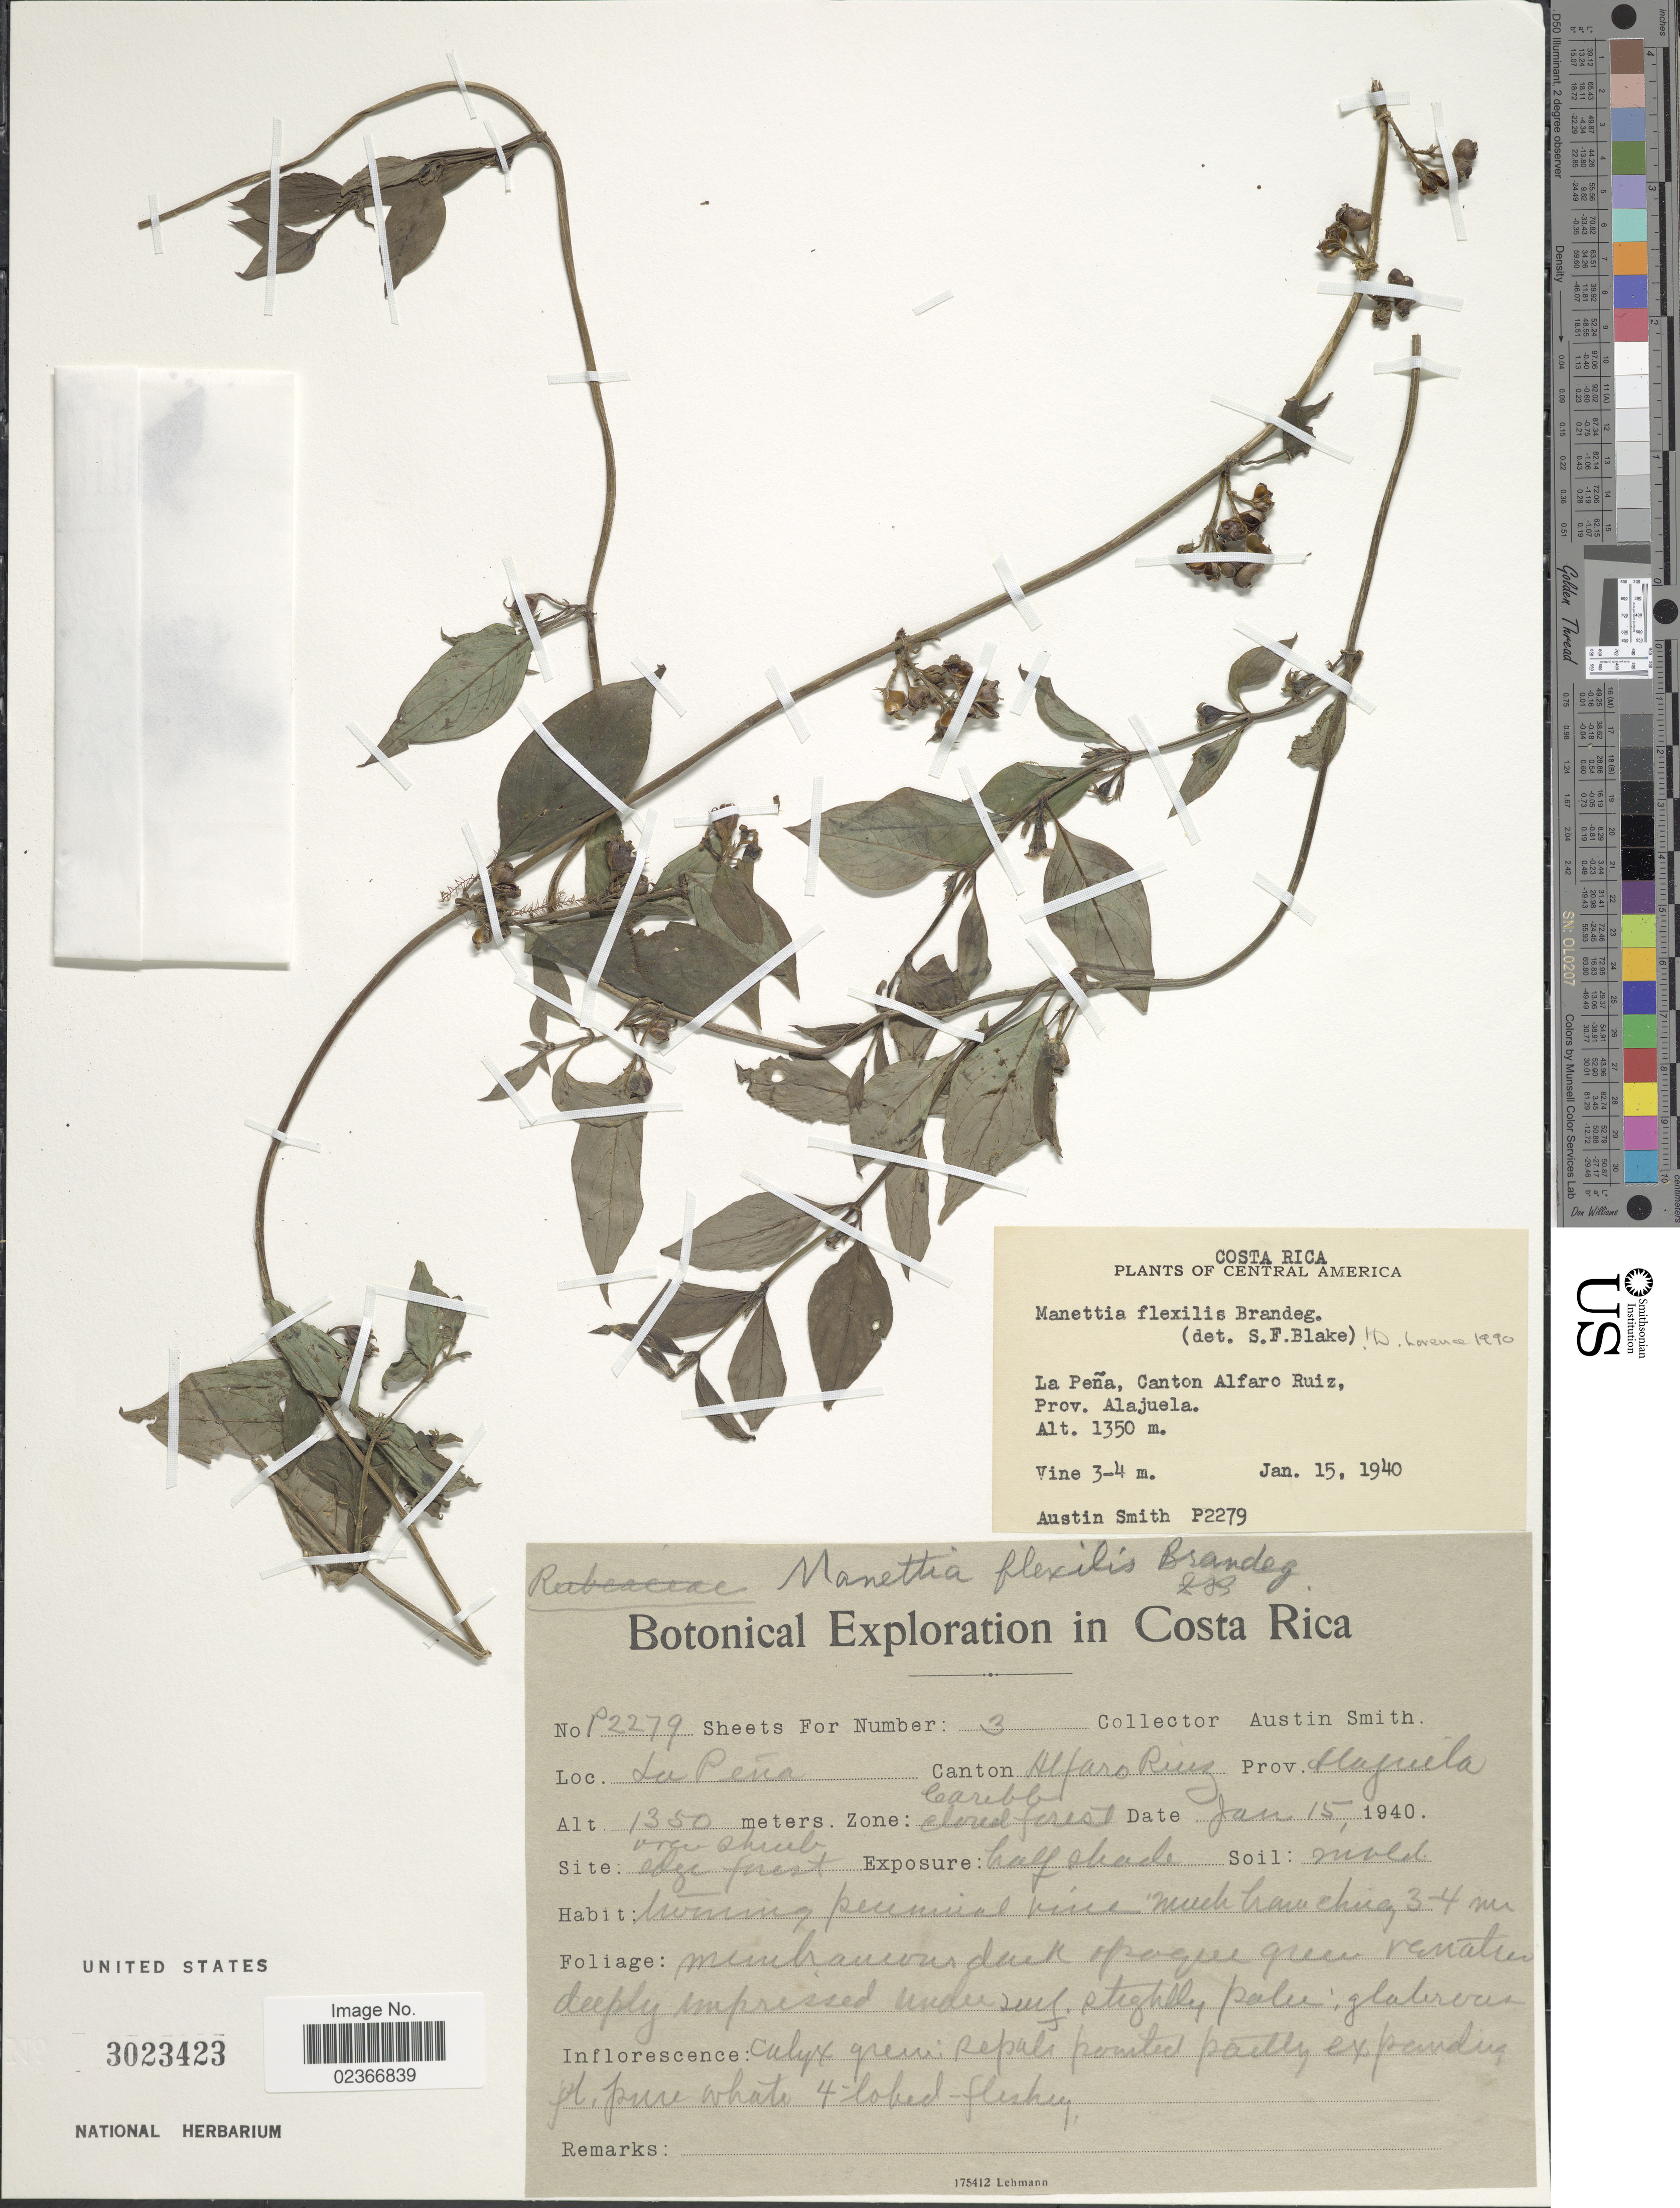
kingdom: Plantae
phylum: Tracheophyta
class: Magnoliopsida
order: Gentianales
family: Rubiaceae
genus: Manettia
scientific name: Manettia flexilis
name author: Brandegee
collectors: Aust P. Smith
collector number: P2279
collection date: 1940-01-15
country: Costa Rica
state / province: Alajuela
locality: La Pena. Canton Alfaro Ruiz, Prov. Alajuela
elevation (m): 1350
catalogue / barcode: US 3023423